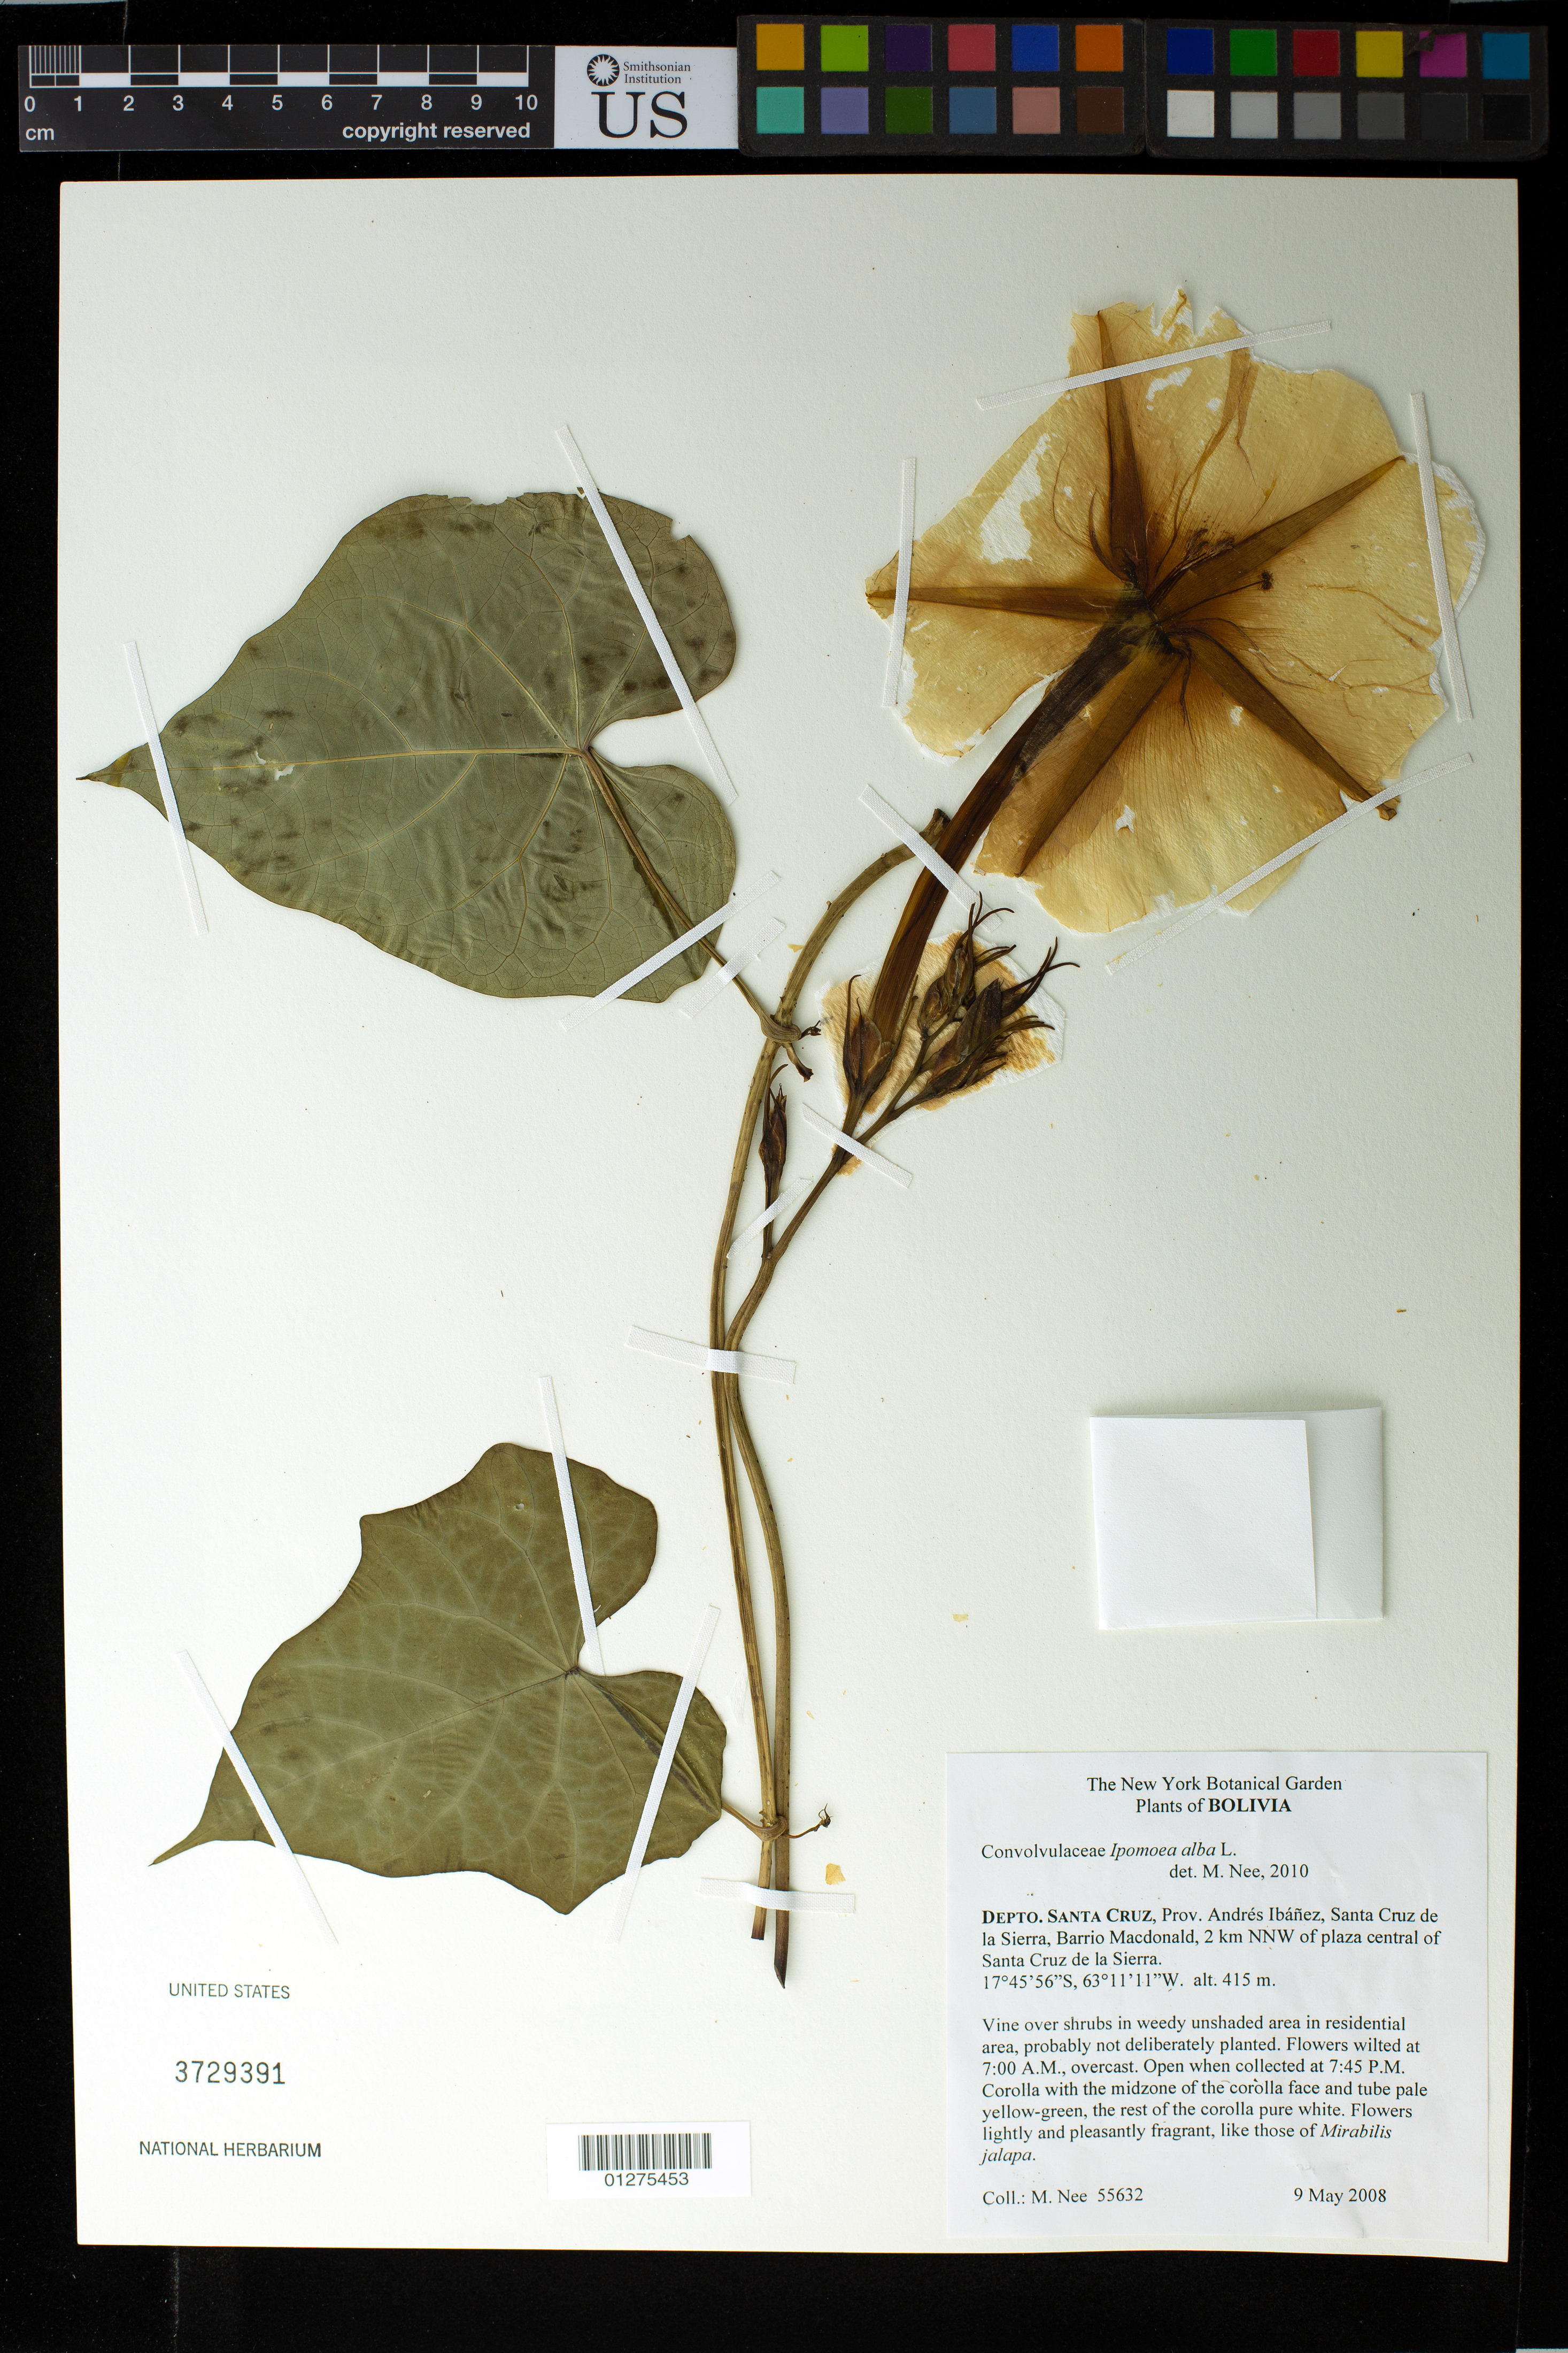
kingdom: Plantae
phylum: Tracheophyta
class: Magnoliopsida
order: Solanales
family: Convolvulaceae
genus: Ipomoea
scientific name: Ipomoea alba L.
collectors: M. Nee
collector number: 55632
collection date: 2008-05-09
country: Bolivia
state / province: Santa Cruz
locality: Depto. Santa Cruz Andres Ibanez, Santa Cruz de la Sierra, Barrio Macdonald, 2km NNW of plaza central of Santa Cruz de la Sierra.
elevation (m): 415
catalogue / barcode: US 3729391